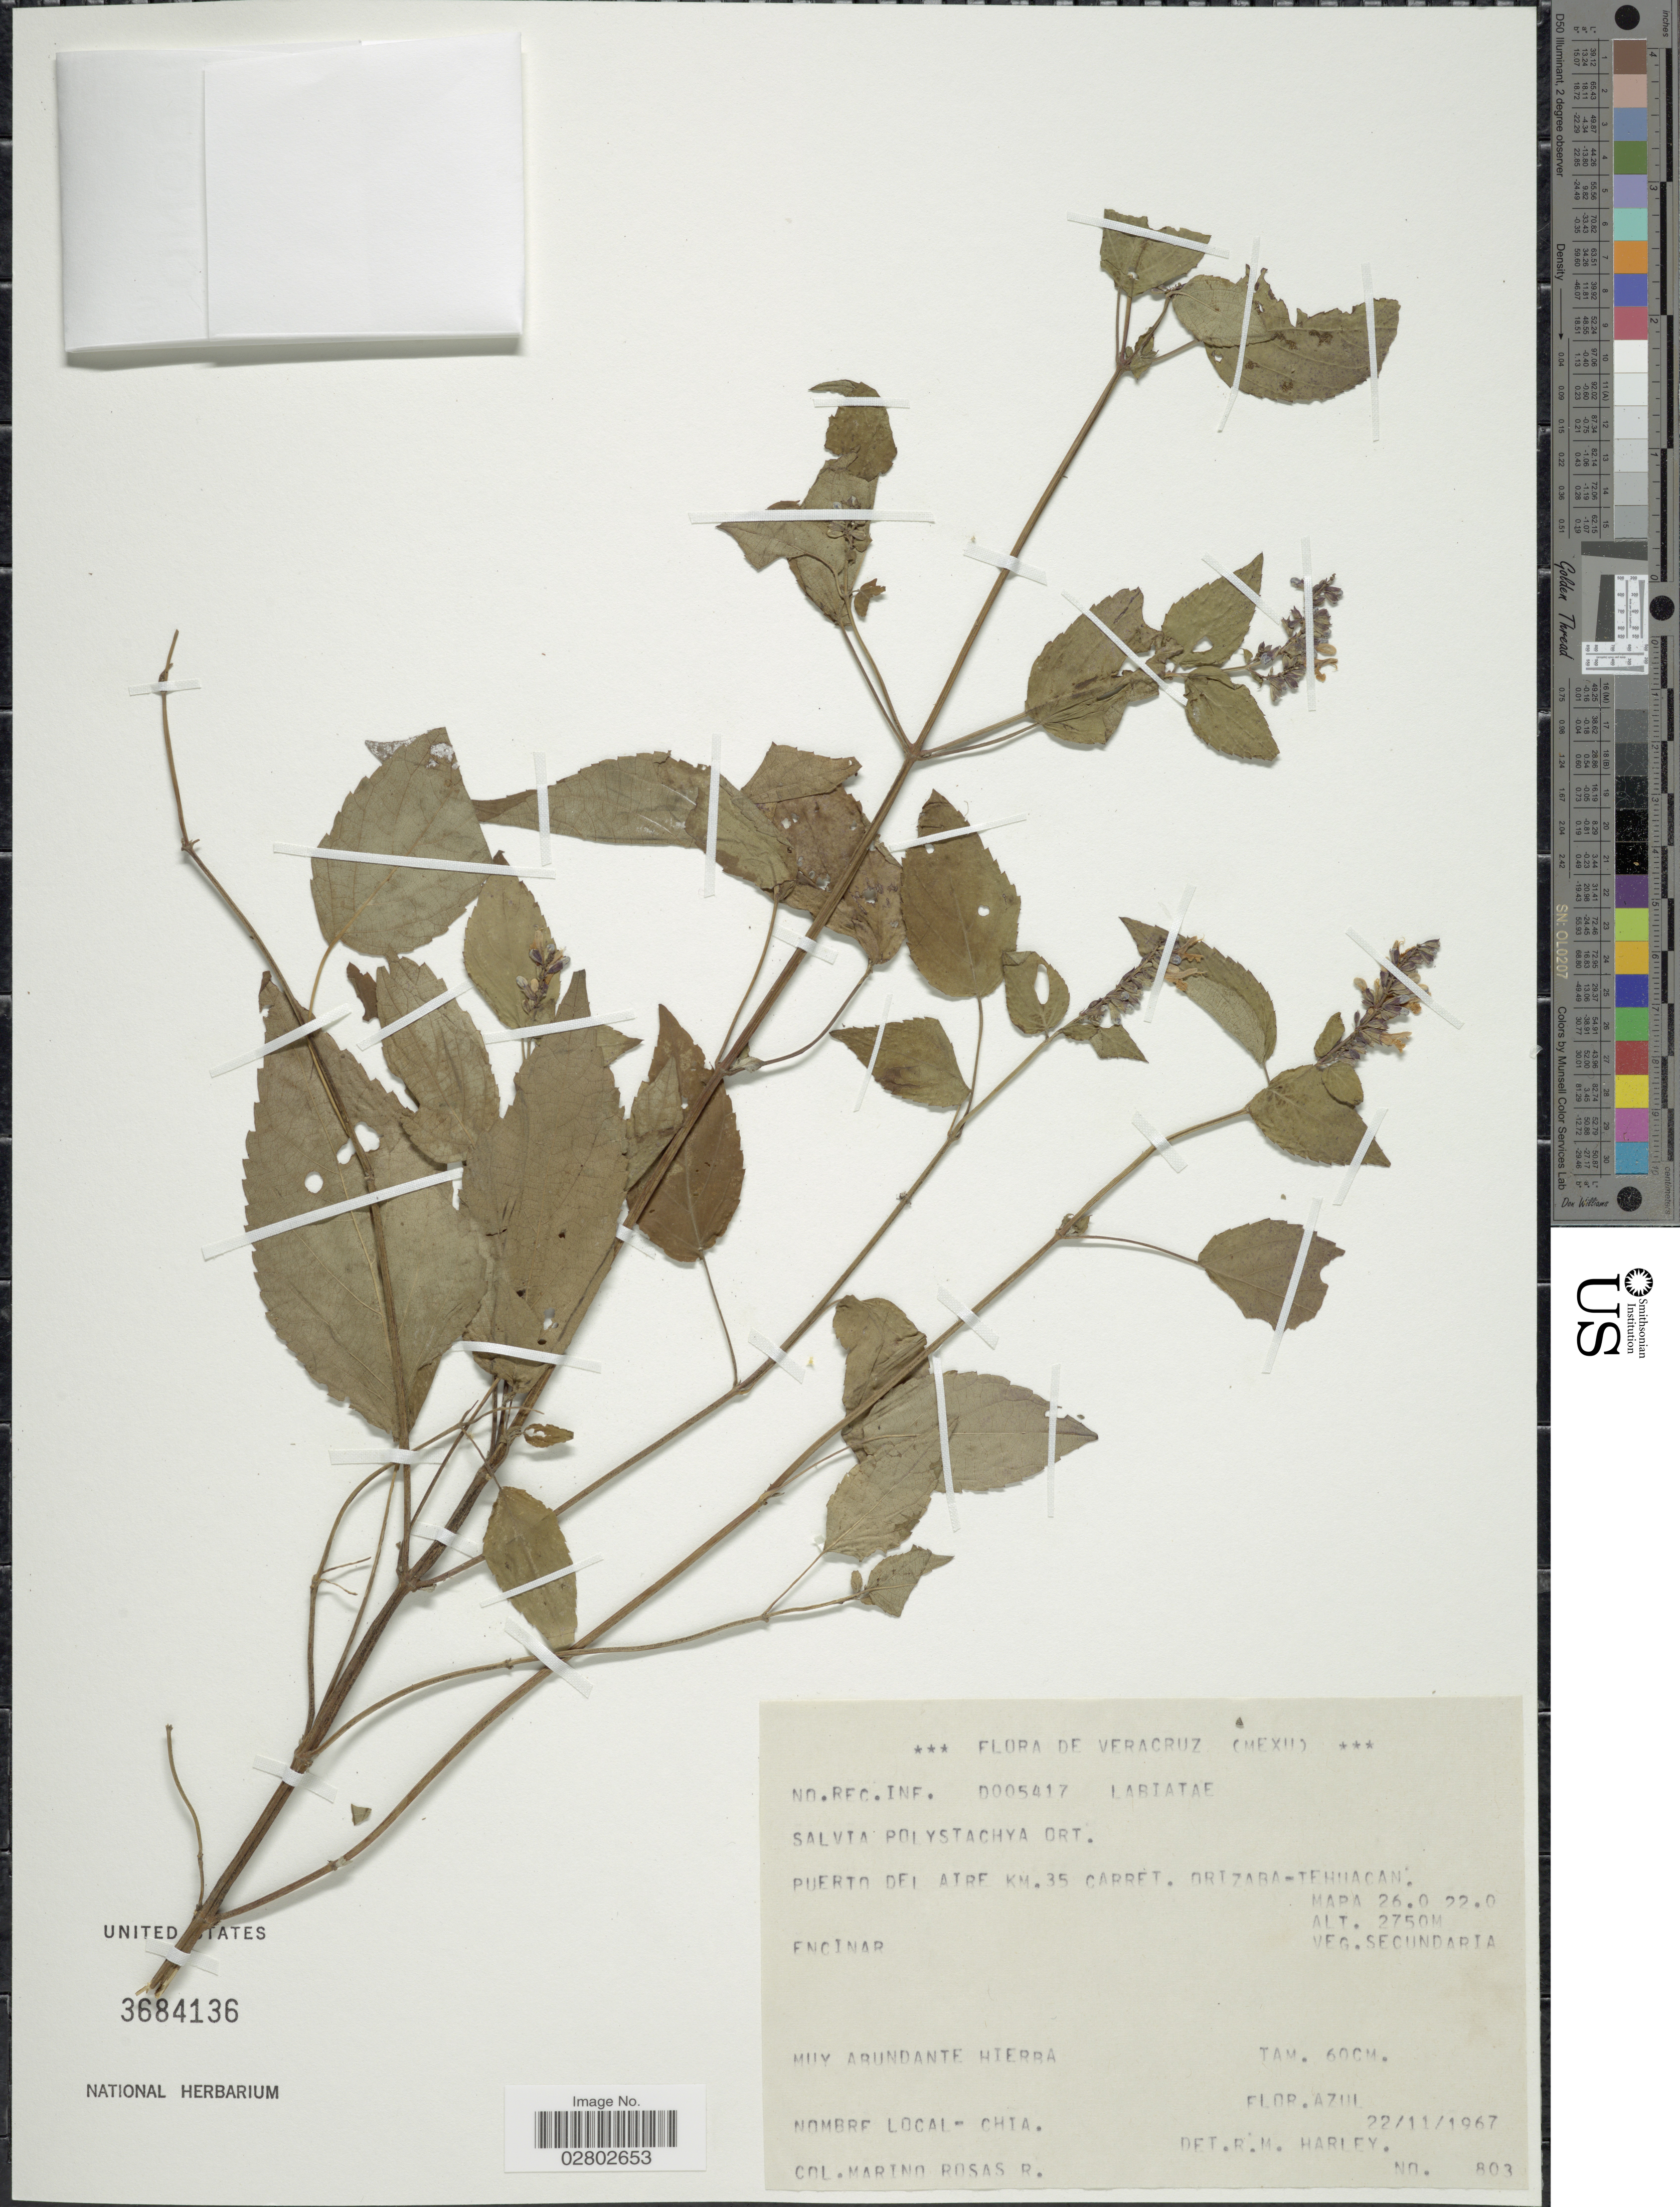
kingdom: Plantae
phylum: Tracheophyta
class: Magnoliopsida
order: Lamiales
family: Lamiaceae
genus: Salvia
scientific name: Salvia polystachya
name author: Cav.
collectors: M. Rosas R.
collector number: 803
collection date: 1967-11-22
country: Mexico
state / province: Veracruz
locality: VeraCruz. Puerto del aire km. 35 Carret. Orizaba-Tehuacan. Map 26.0 22.0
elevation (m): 2750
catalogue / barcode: US 3684136